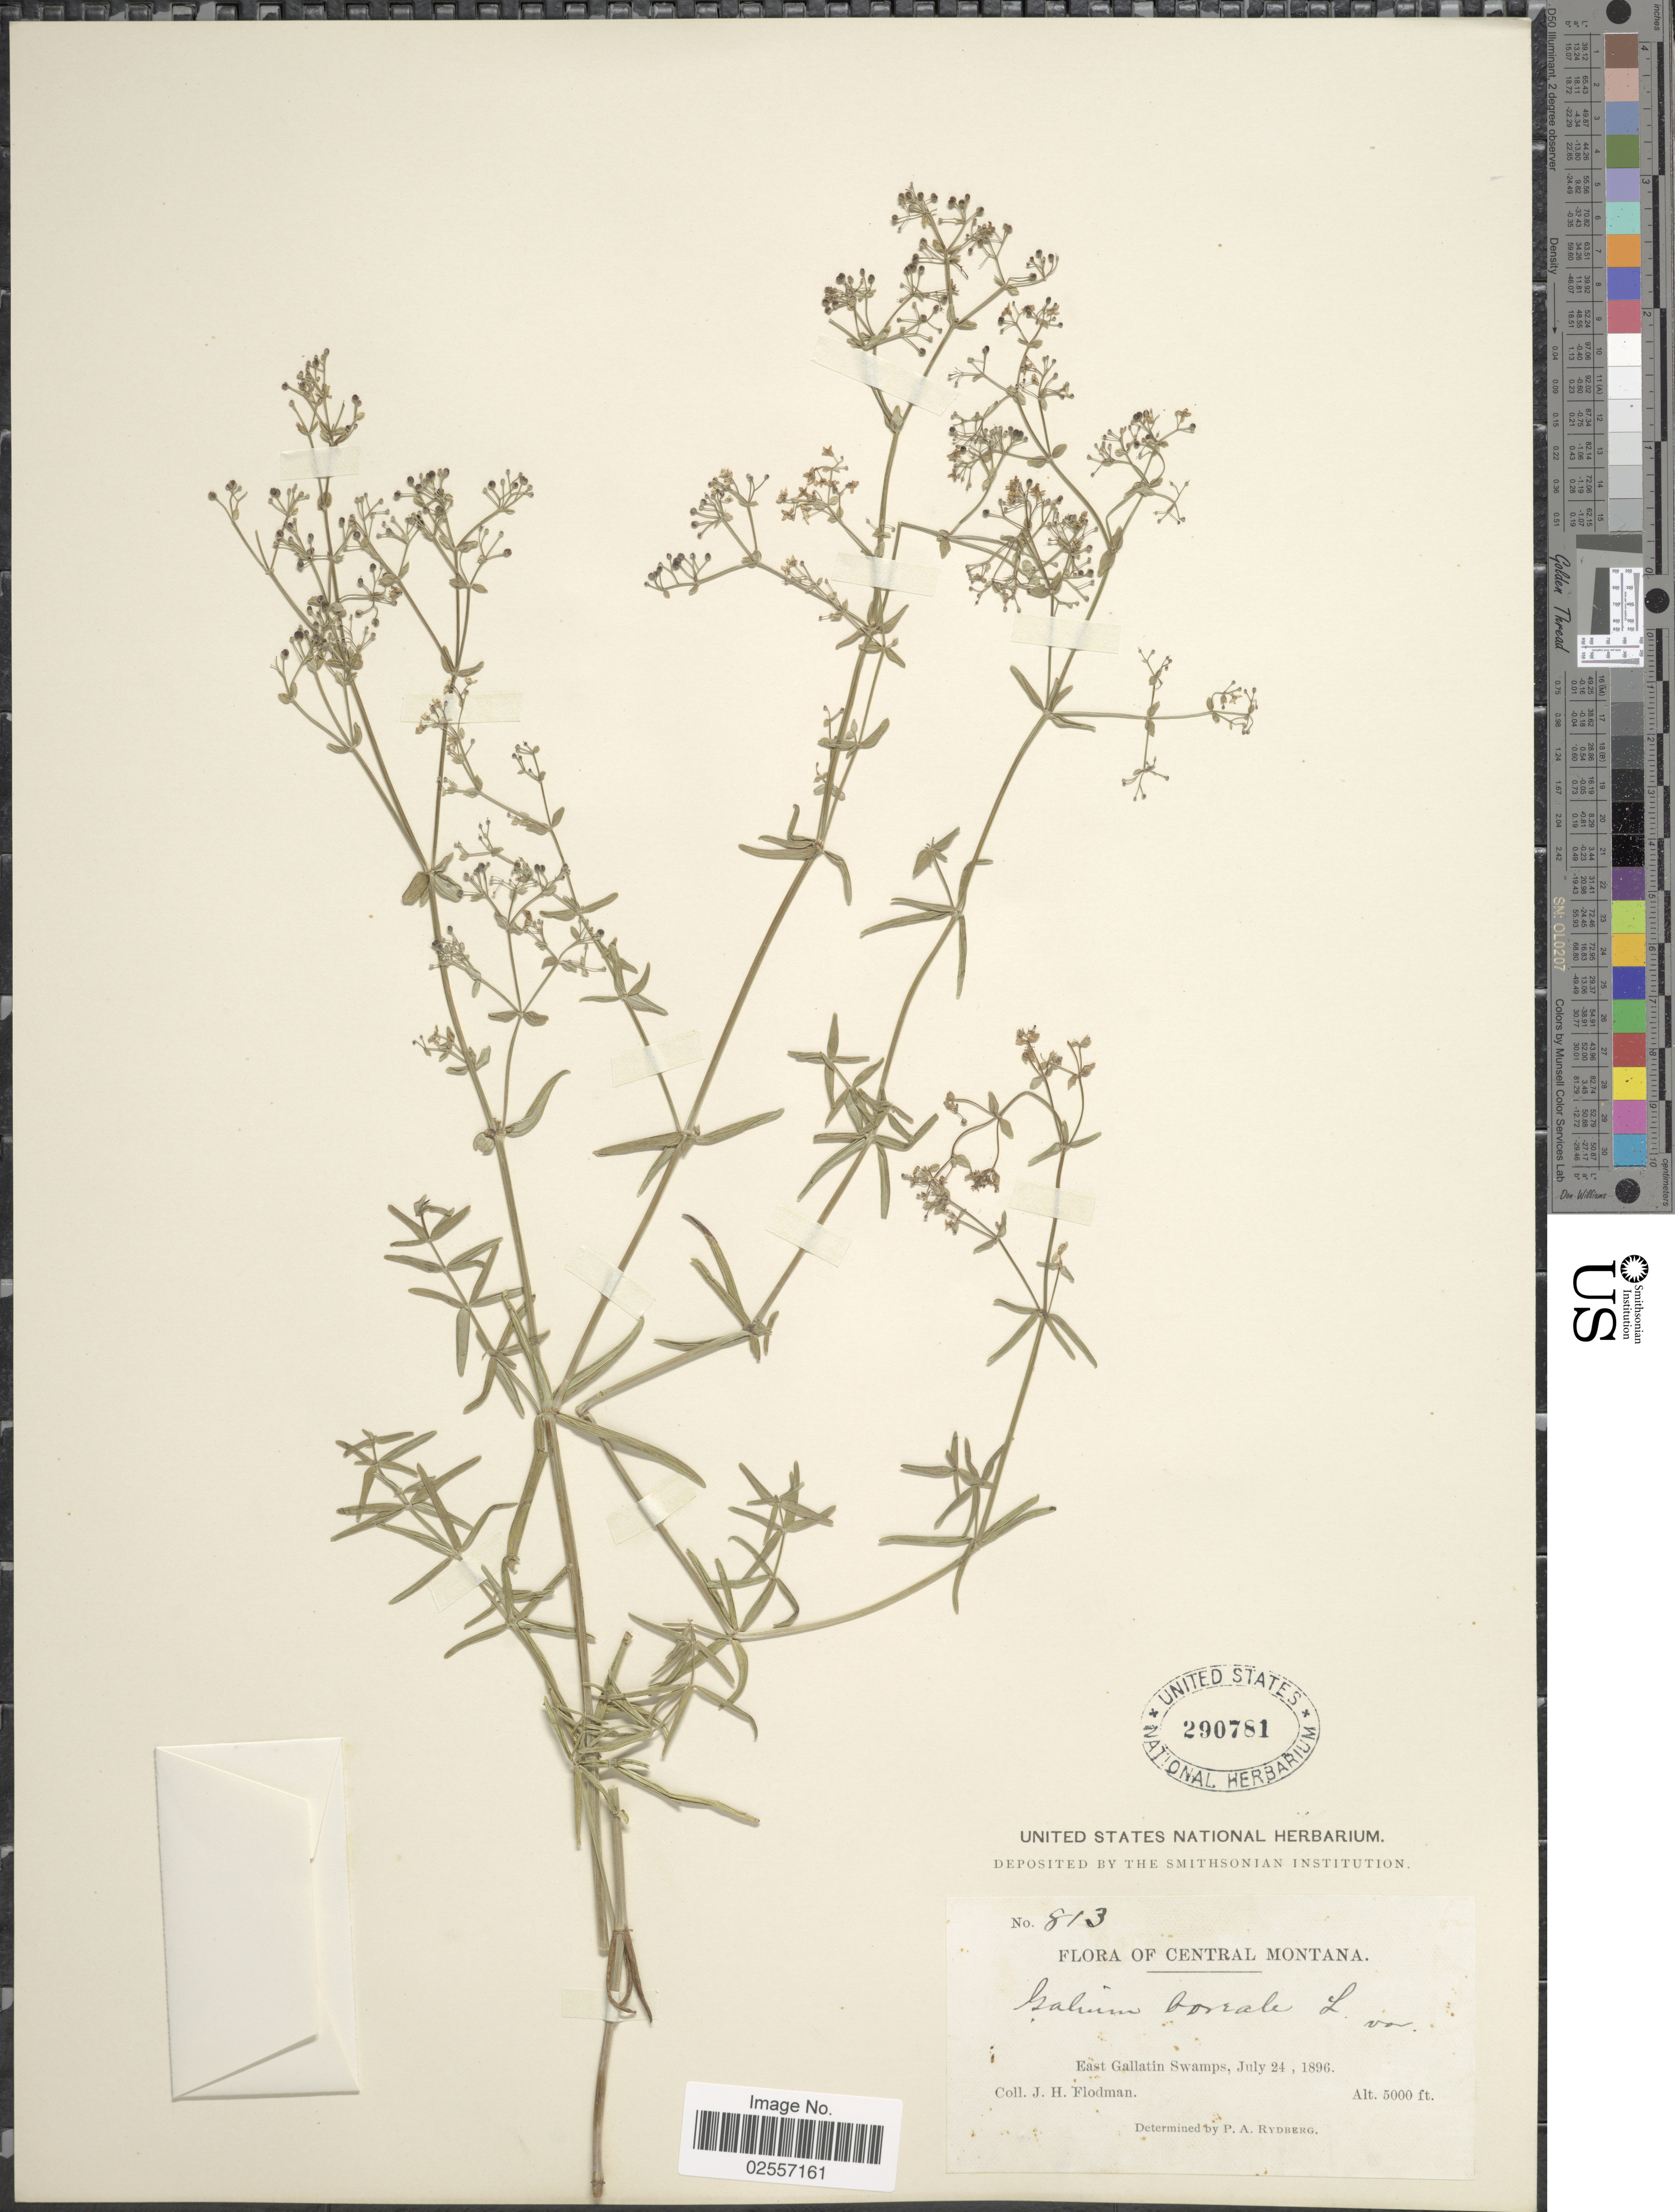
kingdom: Plantae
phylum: Tracheophyta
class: Magnoliopsida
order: Gentianales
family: Rubiaceae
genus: Galium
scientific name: Galium boreale L.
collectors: J. Flodman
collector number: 813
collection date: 1896-07-24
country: United States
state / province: Montana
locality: Central Montana. East Gallatin Swamps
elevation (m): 1524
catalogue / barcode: US 290781